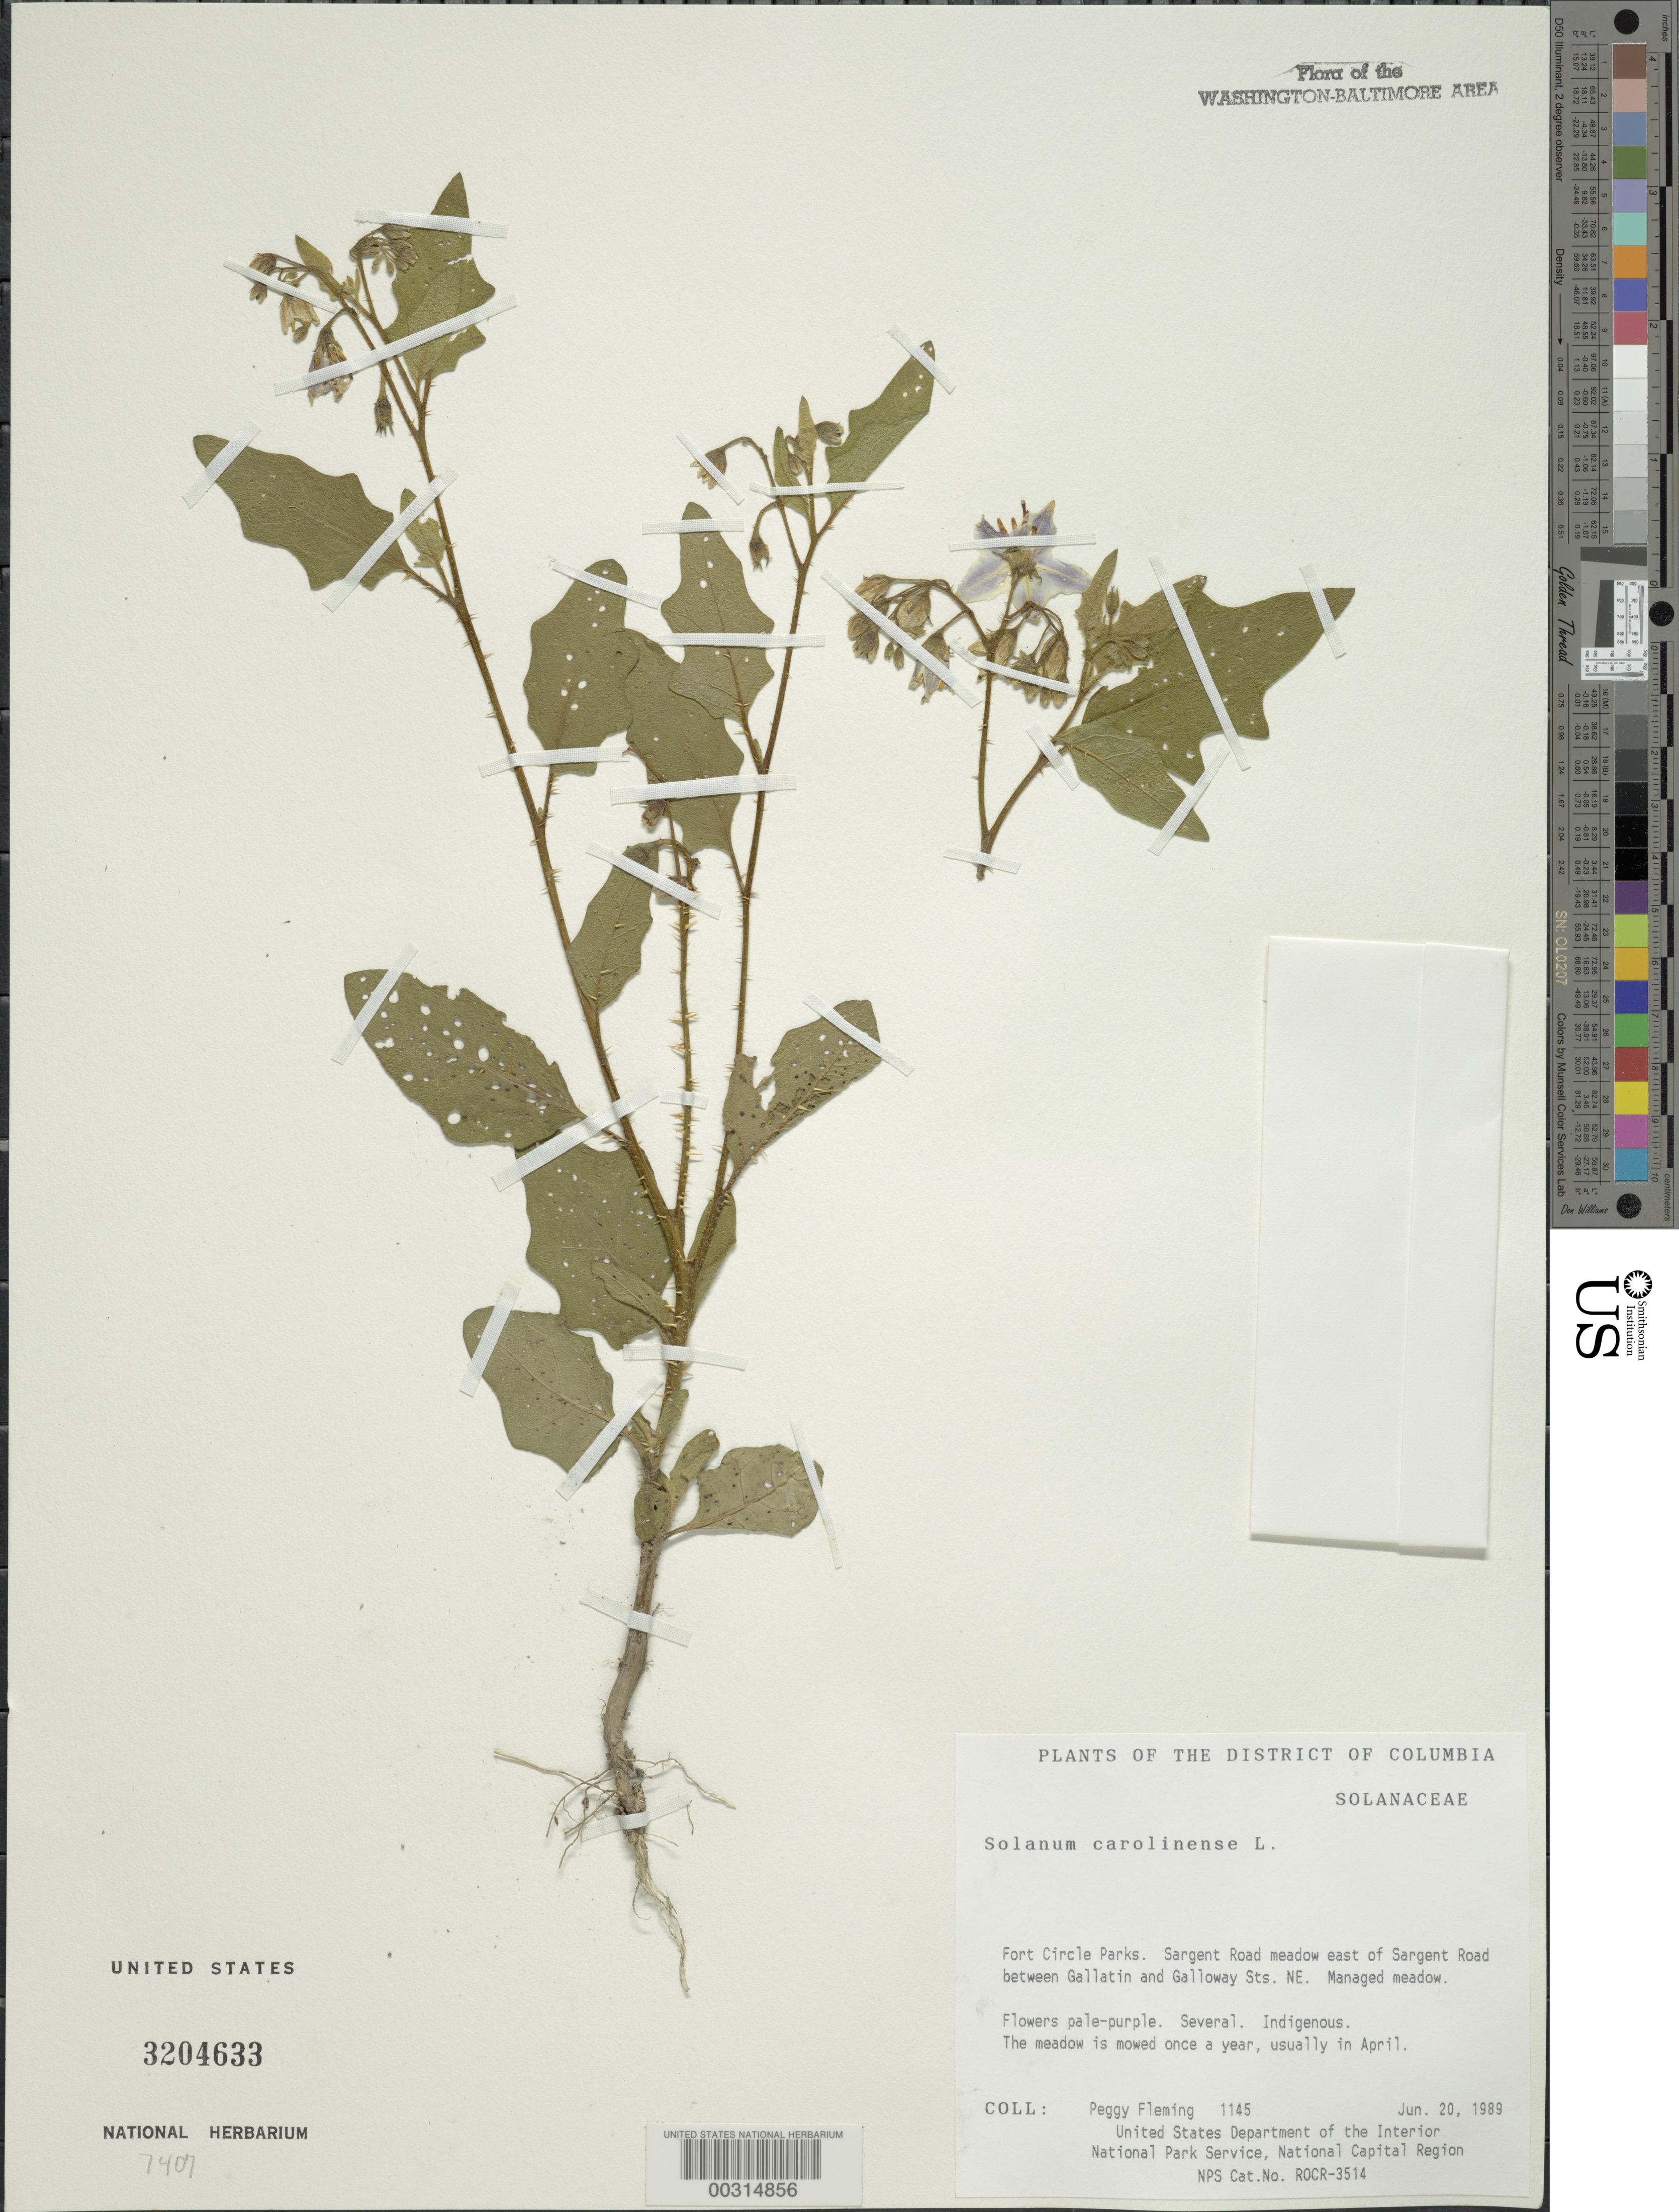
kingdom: Plantae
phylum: Tracheophyta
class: Magnoliopsida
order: Solanales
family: Solanaceae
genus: Solanum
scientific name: Solanum carolinense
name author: L.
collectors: P. Fleming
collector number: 1145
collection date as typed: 20 Jun 1989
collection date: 1989-06-20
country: United States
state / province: District of Columbia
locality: Fort Circle Parks, Sargent Road Meadow E of Sargent Road between Gallatin and Galloway Sts, NE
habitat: Managed meadow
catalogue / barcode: US 3204633